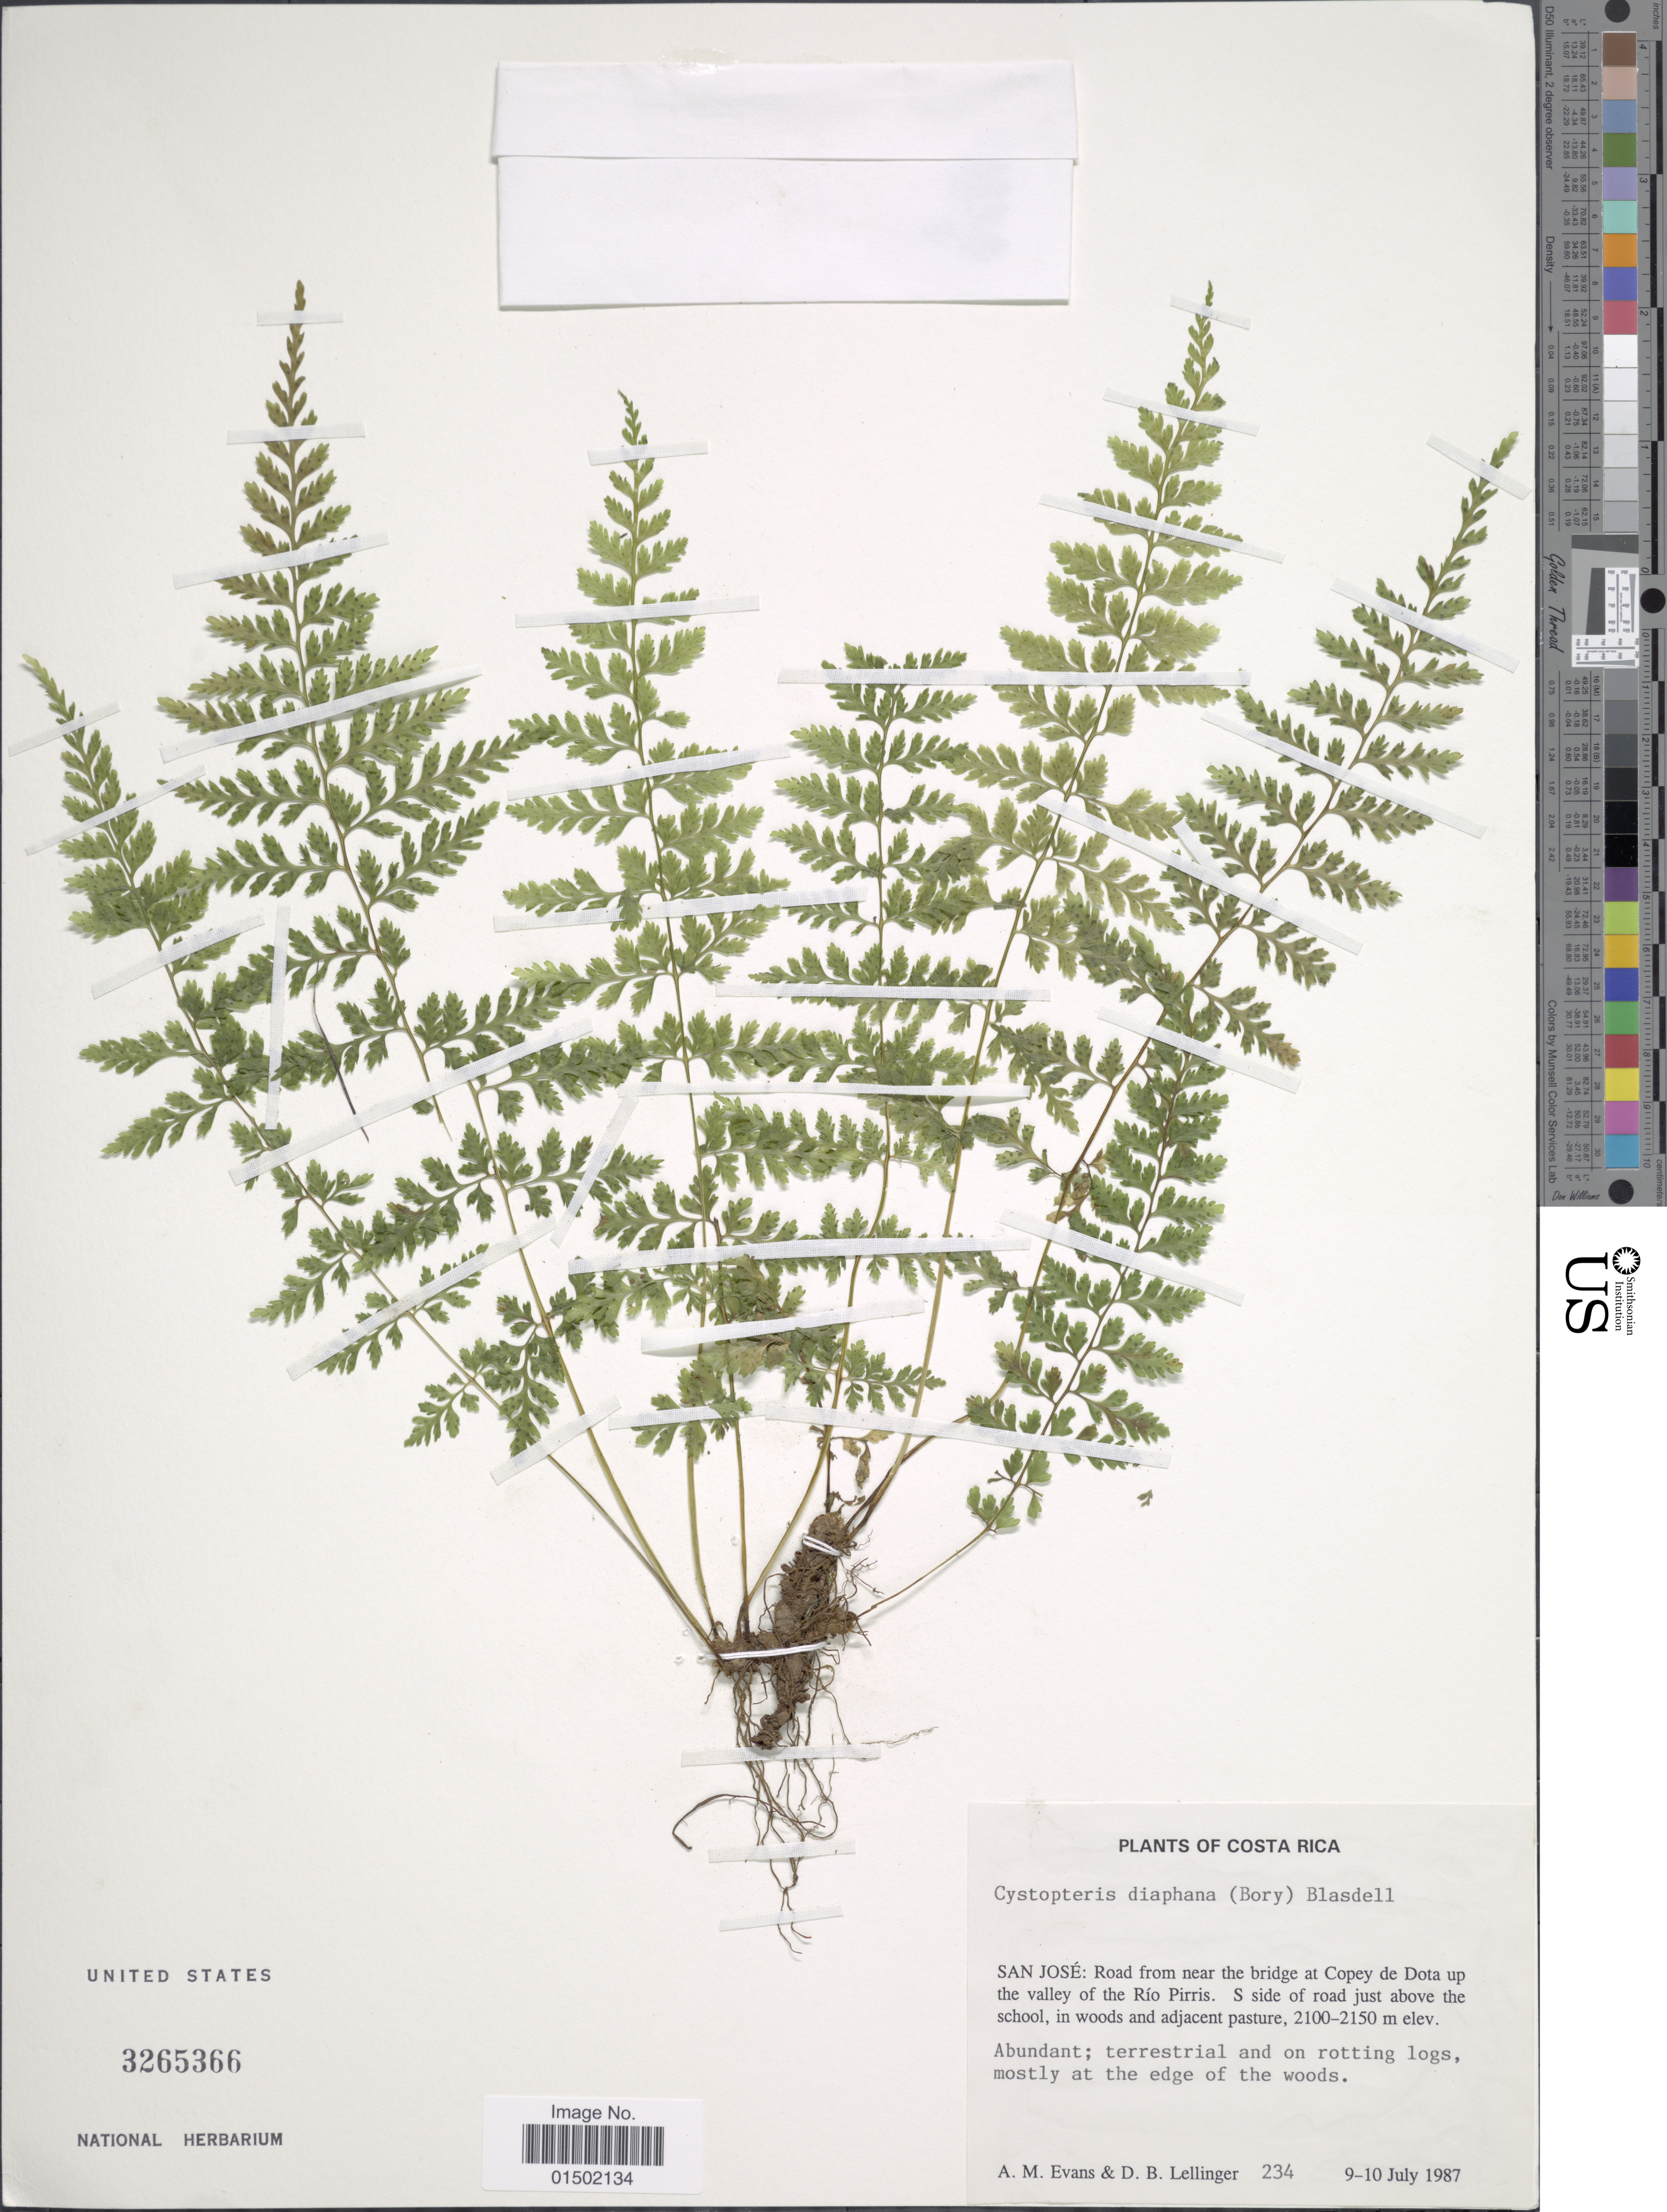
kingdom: Plantae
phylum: Tracheophyta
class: Polypodiopsida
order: Polypodiales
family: Cystopteridaceae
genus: Cystopteris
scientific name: Cystopteris diaphana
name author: (Bory) Blasdell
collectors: A. M. Evans & D. B. Lellinger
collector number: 234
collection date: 1987-07-09/1987-07-10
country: Costa Rica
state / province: San José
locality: Road from near the bridge at Copey de Dota up the valley of the Rio Pirris. S side of road just above the school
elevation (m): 2100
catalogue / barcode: US 3265366